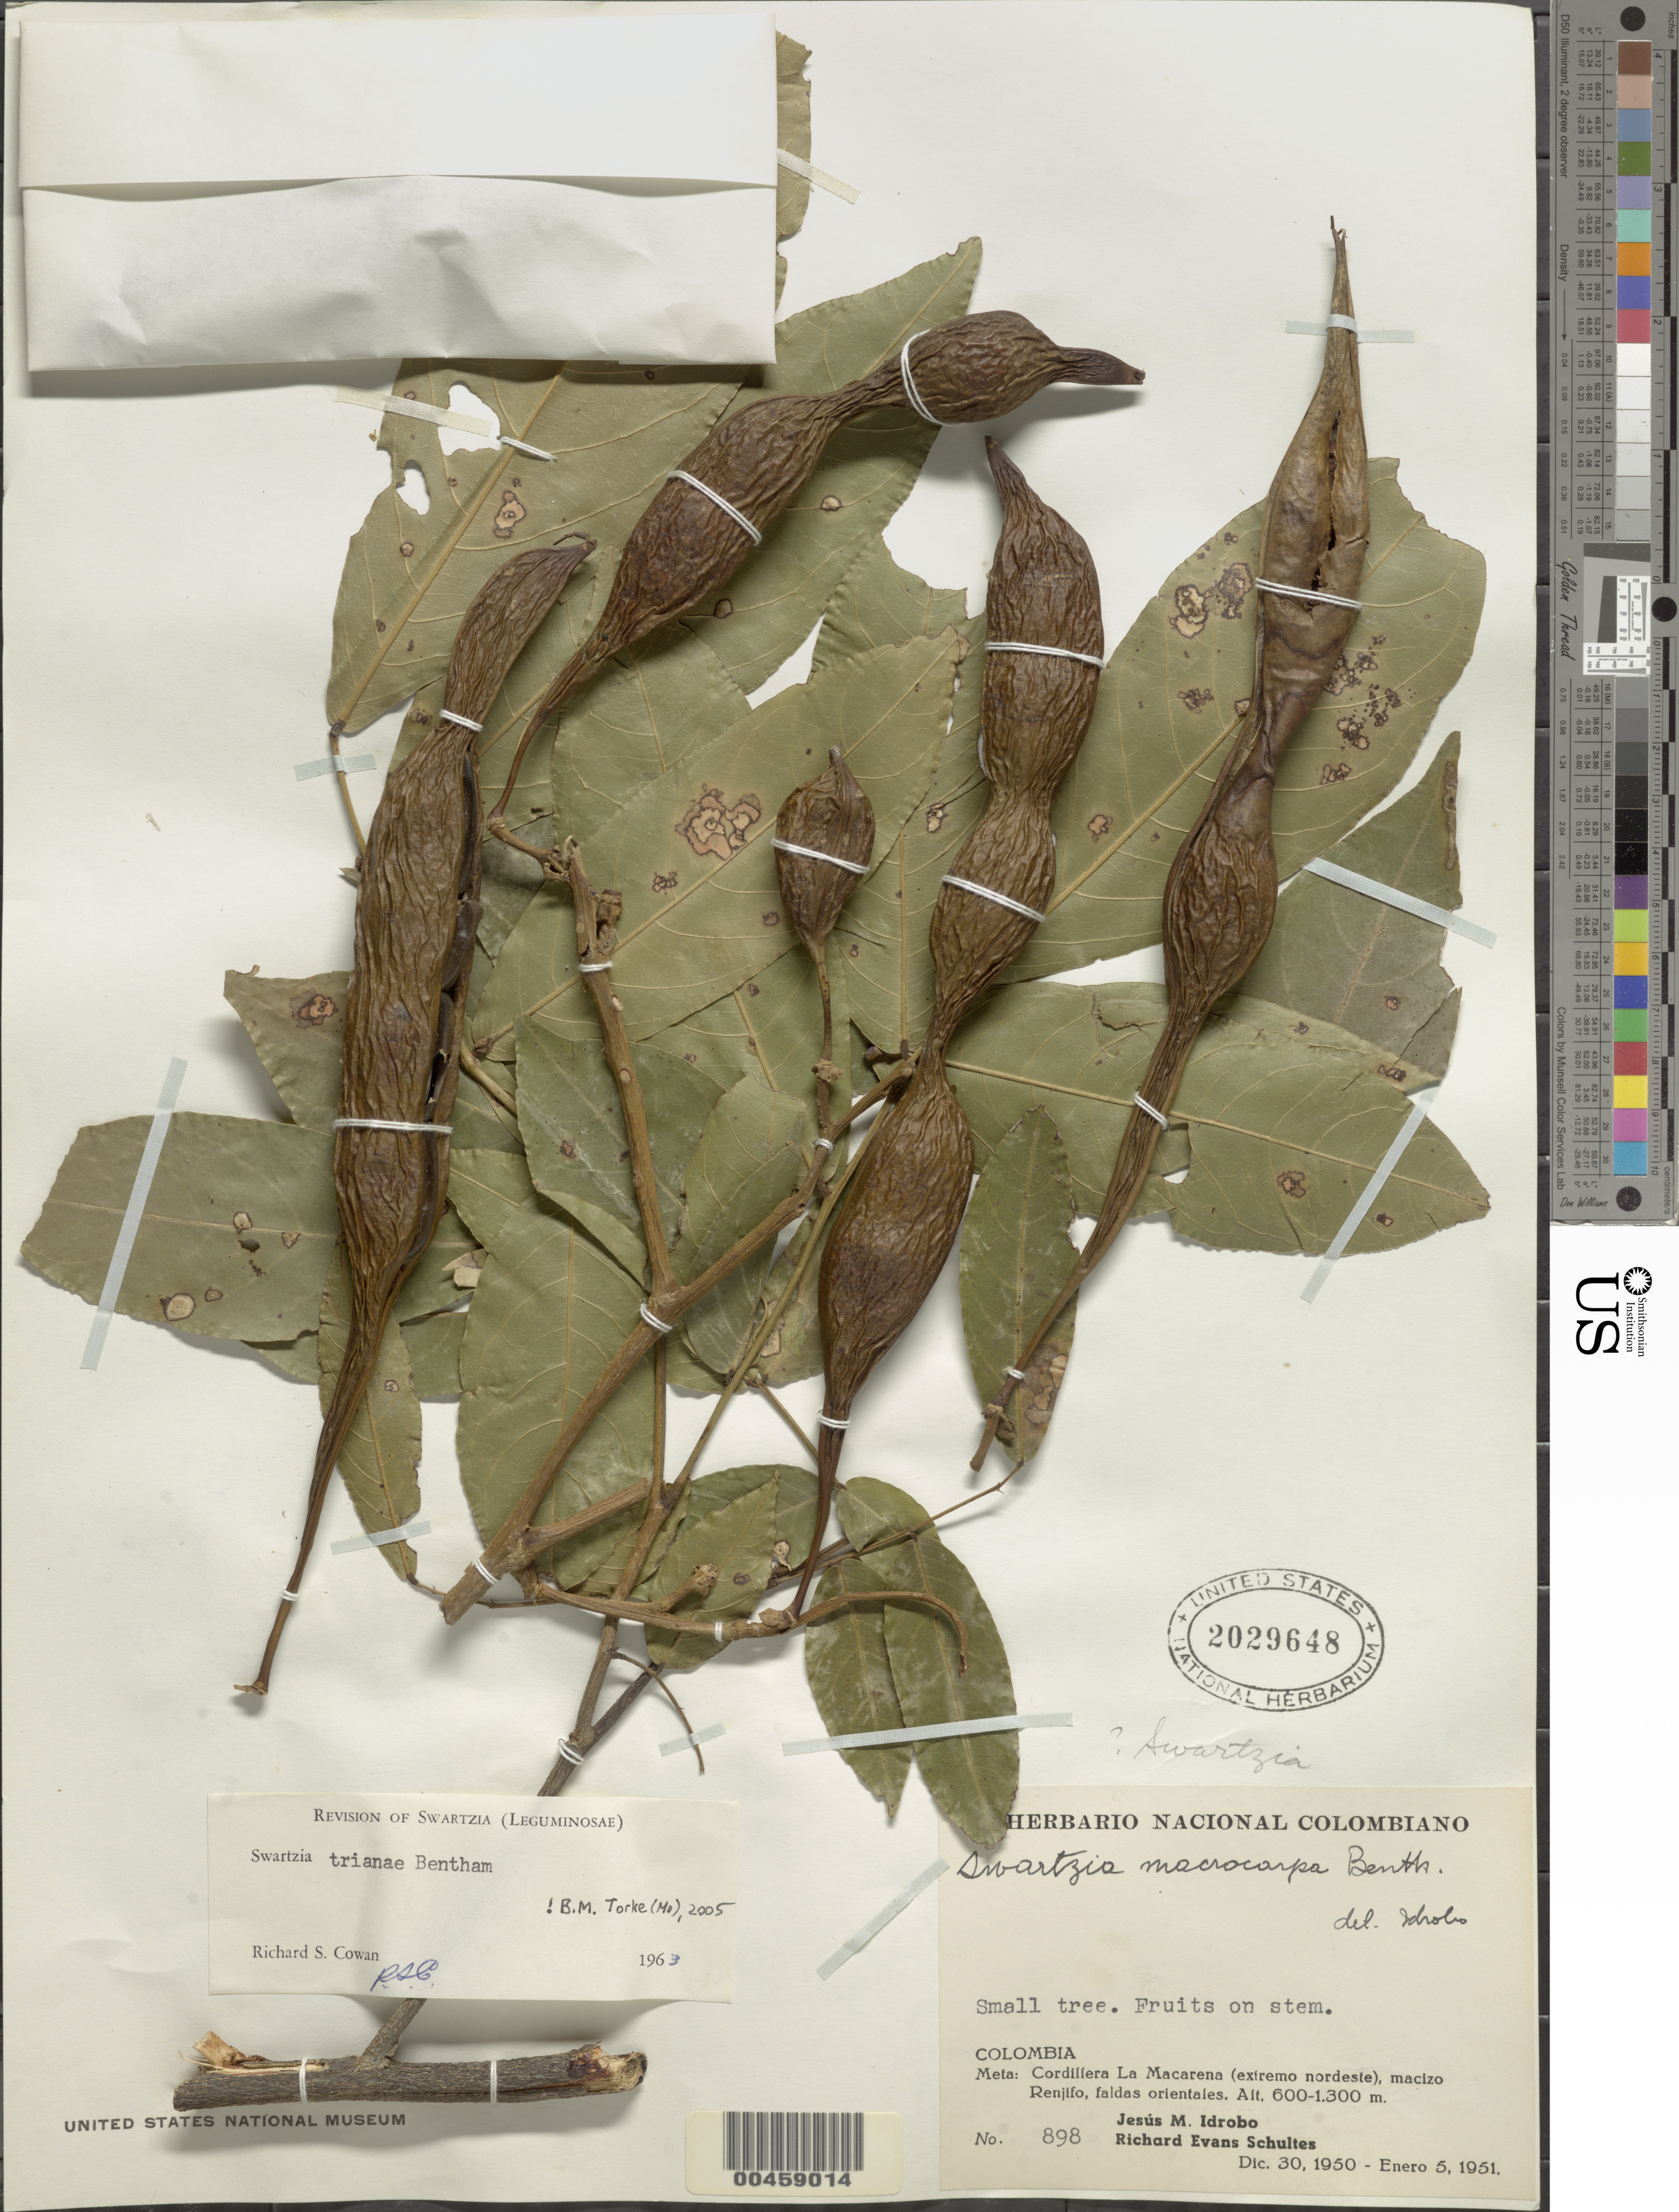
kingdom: Plantae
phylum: Tracheophyta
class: Magnoliopsida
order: Fabales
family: Fabaceae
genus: Swartzia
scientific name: Swartzia trianae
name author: Benth. in Mart.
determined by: Cowan, R. S.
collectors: J. M. Idrobo & R. E. Schultes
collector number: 898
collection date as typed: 30 Dec 1950 to 05 Jan 1951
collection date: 1950-12-30/1951-01-05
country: Colombia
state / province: Meta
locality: Cordillera la Macarena; Macizo Renjifo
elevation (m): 600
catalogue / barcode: US 2029648